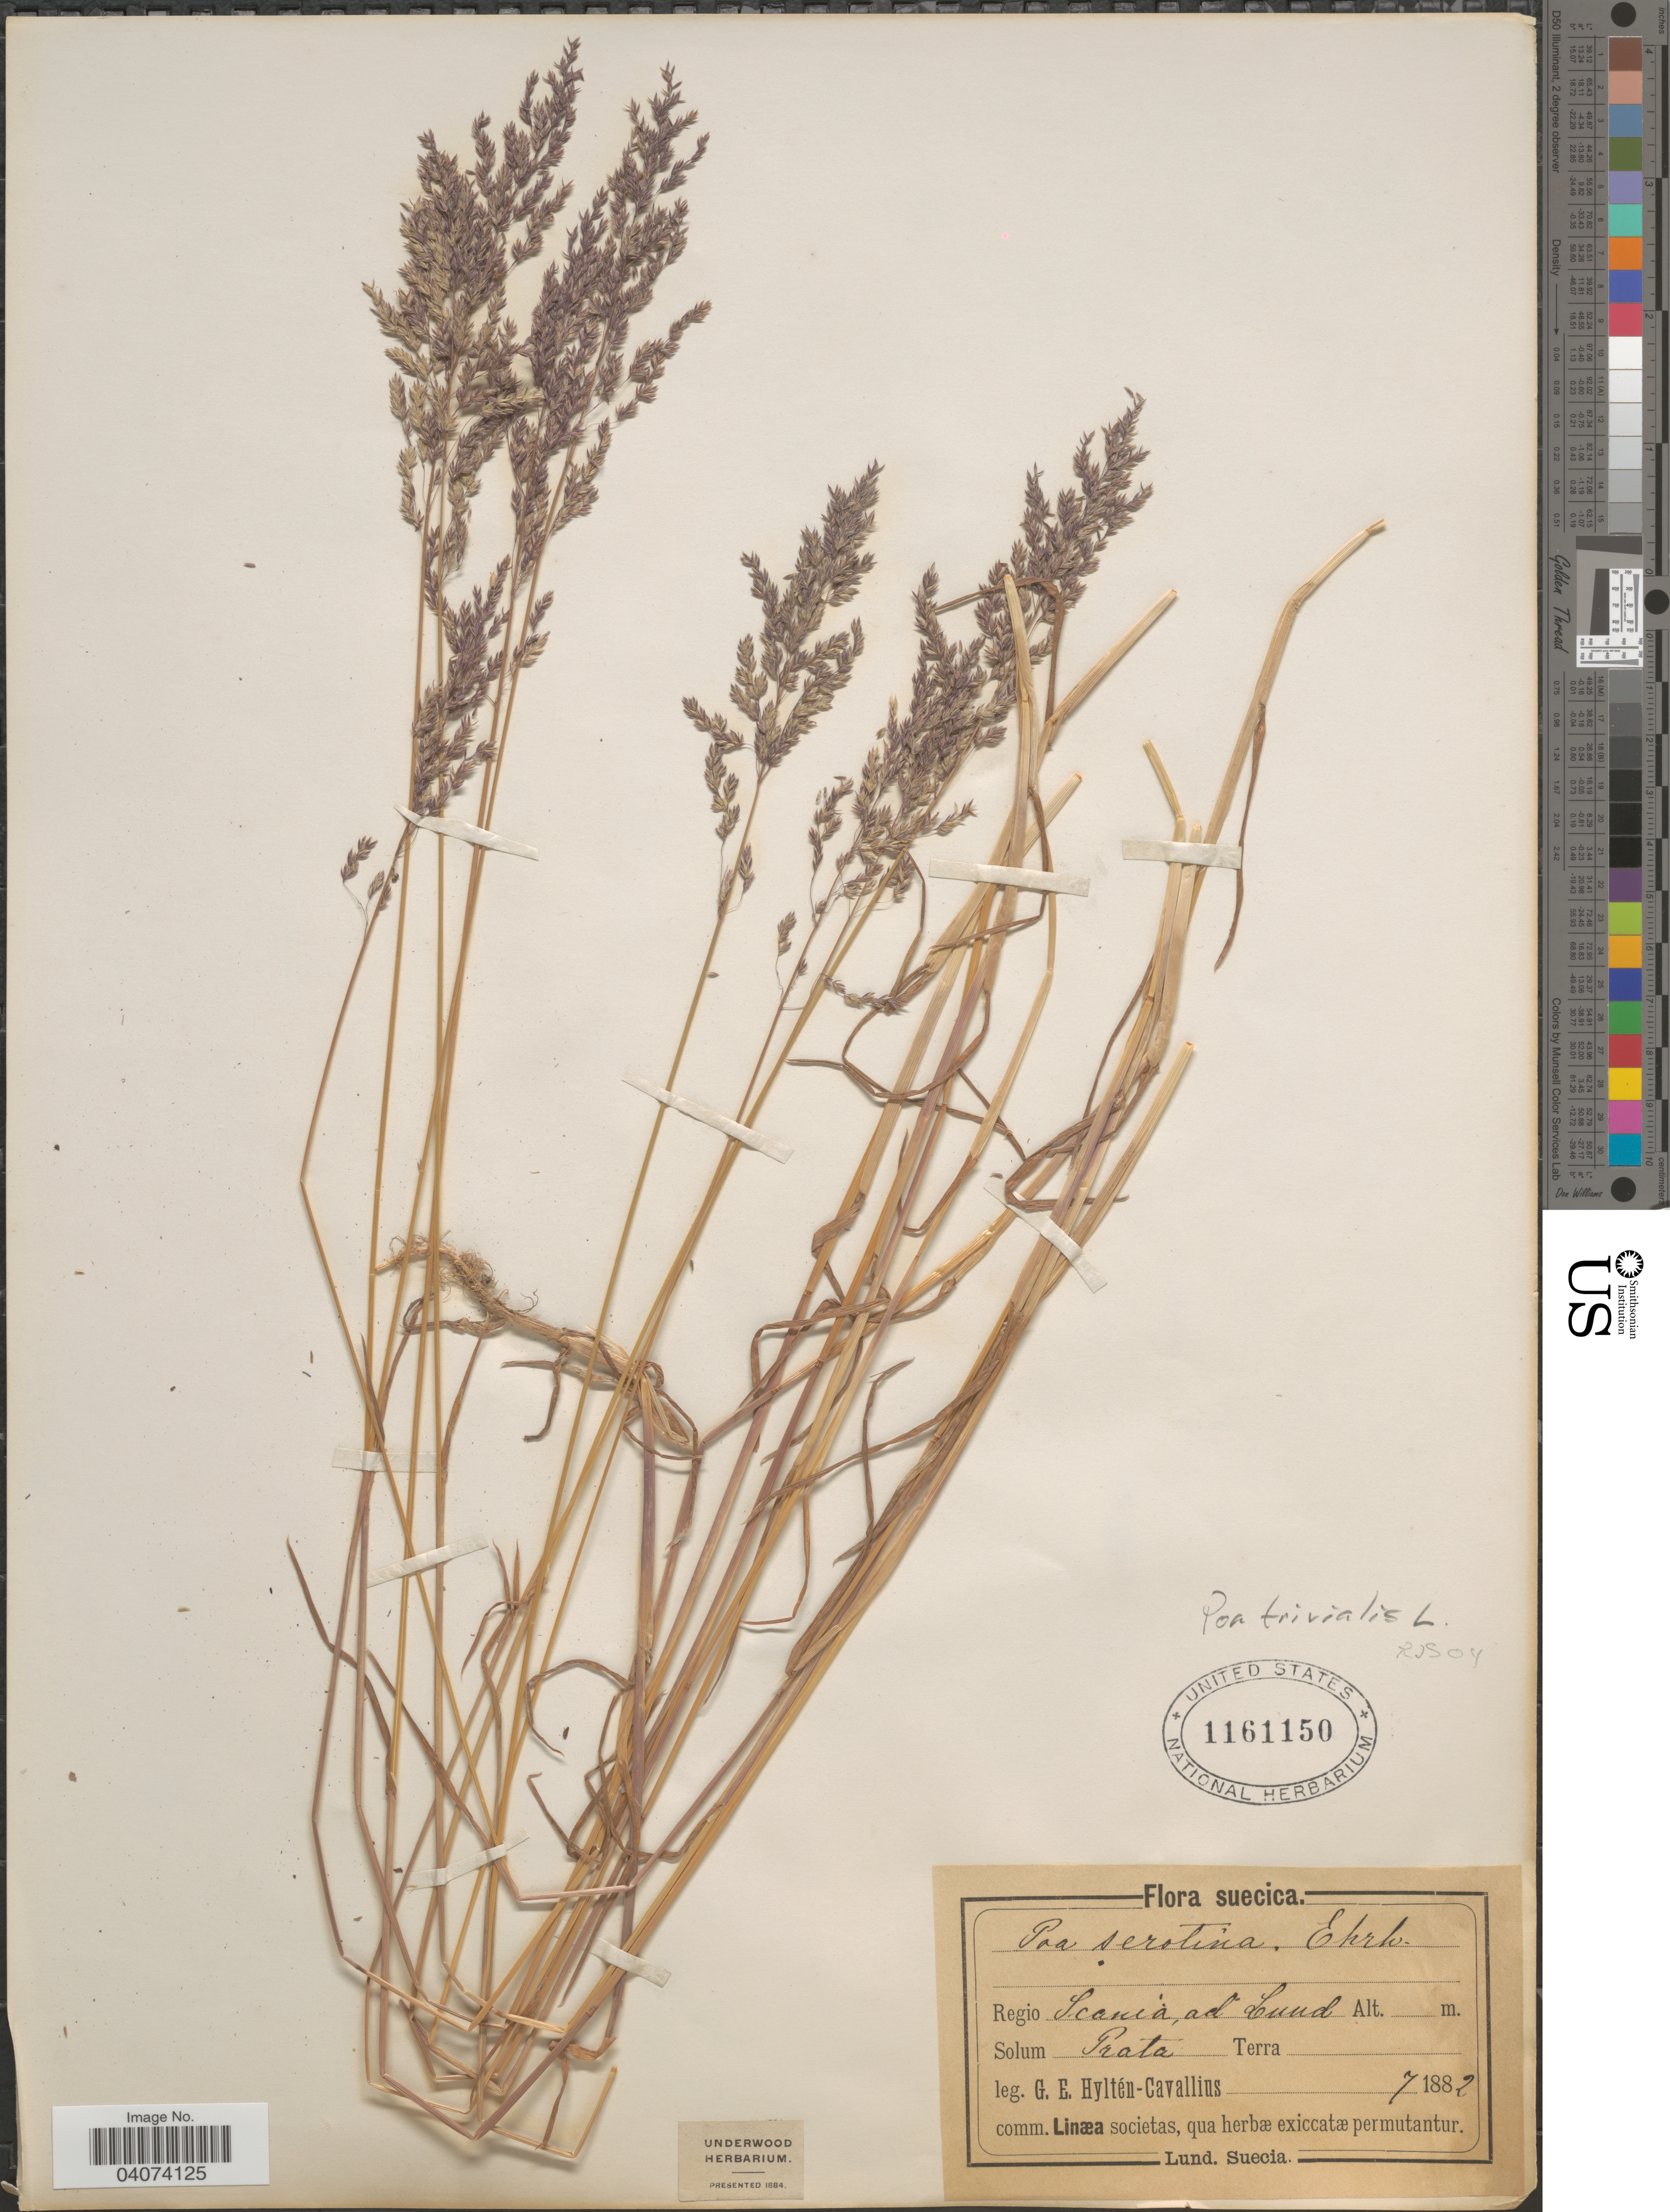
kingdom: Plantae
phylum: Tracheophyta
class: Liliopsida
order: Poales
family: Poaceae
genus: Poa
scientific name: Poa trivialis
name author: L.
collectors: Hyltén-Cavallius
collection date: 1882-07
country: Sweden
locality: Regio Scania ad Lund.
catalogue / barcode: US 1161150